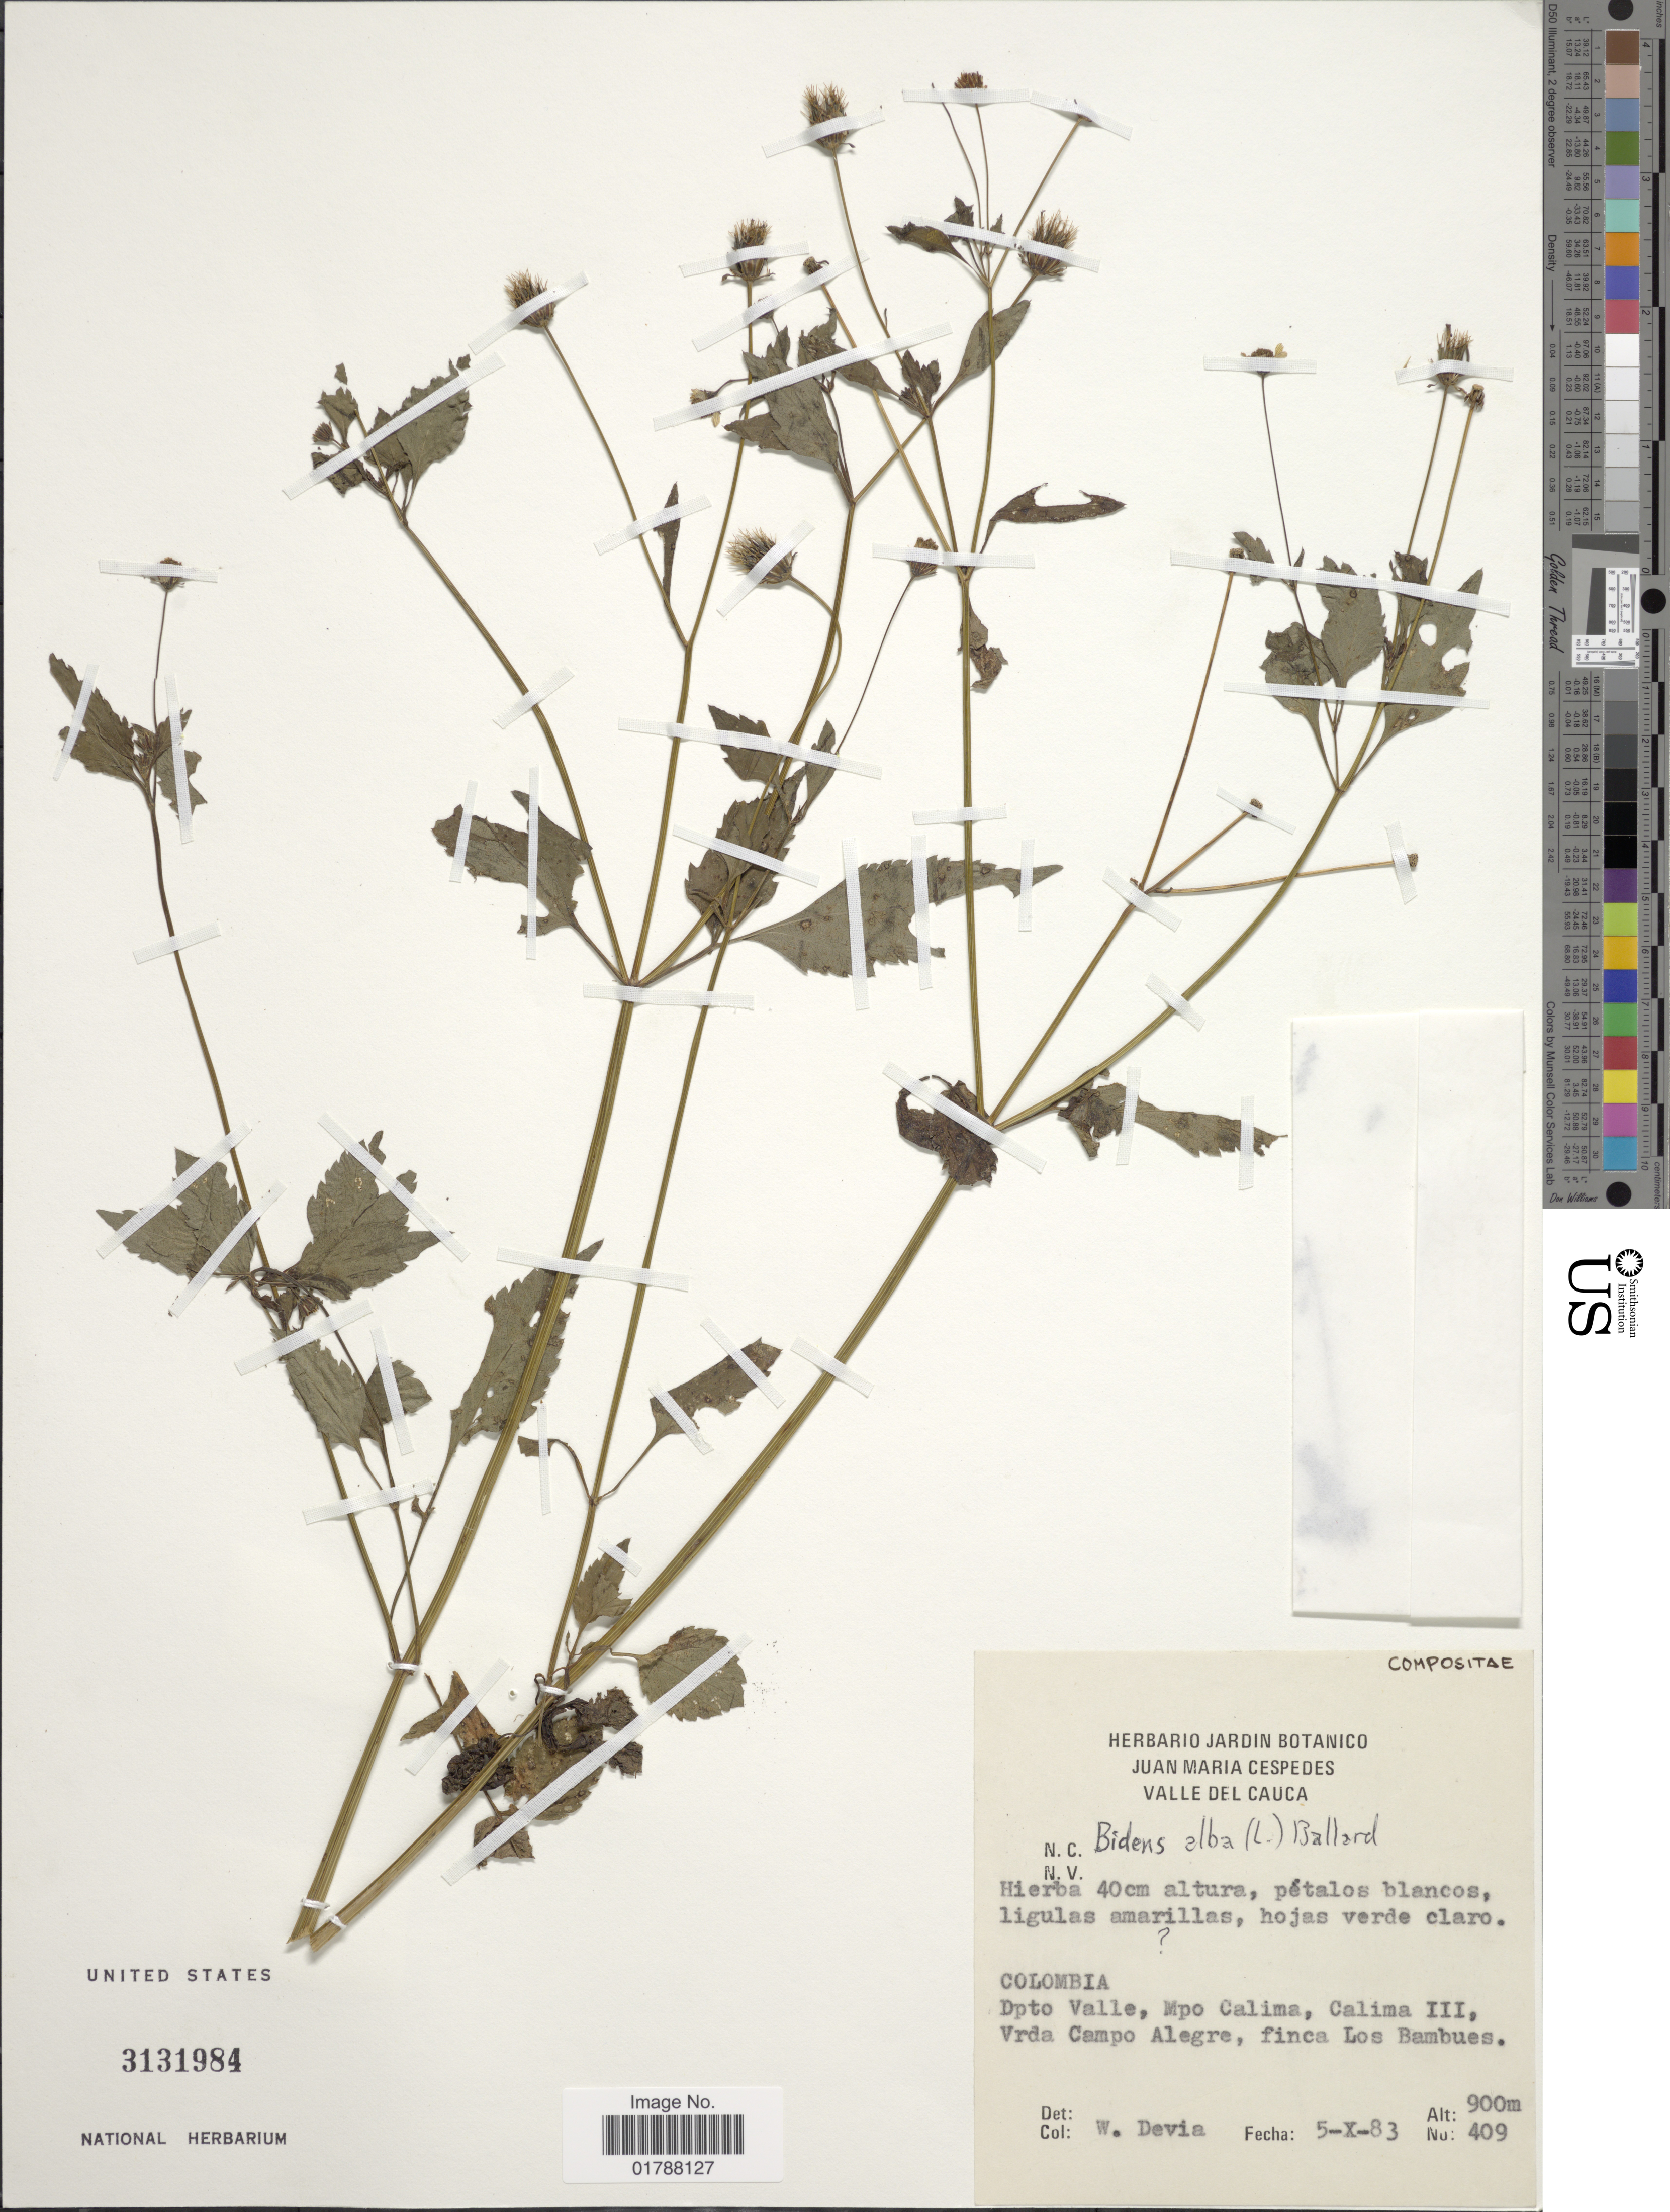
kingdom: Plantae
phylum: Tracheophyta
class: Magnoliopsida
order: Asterales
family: Asteraceae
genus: Bidens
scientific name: Bidens alba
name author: (L.) DC.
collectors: W. Devia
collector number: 409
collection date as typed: Transcribed d/m/y: 5/10/83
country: Colombia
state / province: Valle del Cauca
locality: Valle del Cauca, Depto. Valle, Mpo Calima, Calima III, Vrda Campo Alegre, finca Los Bambues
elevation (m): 900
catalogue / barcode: US 3131984